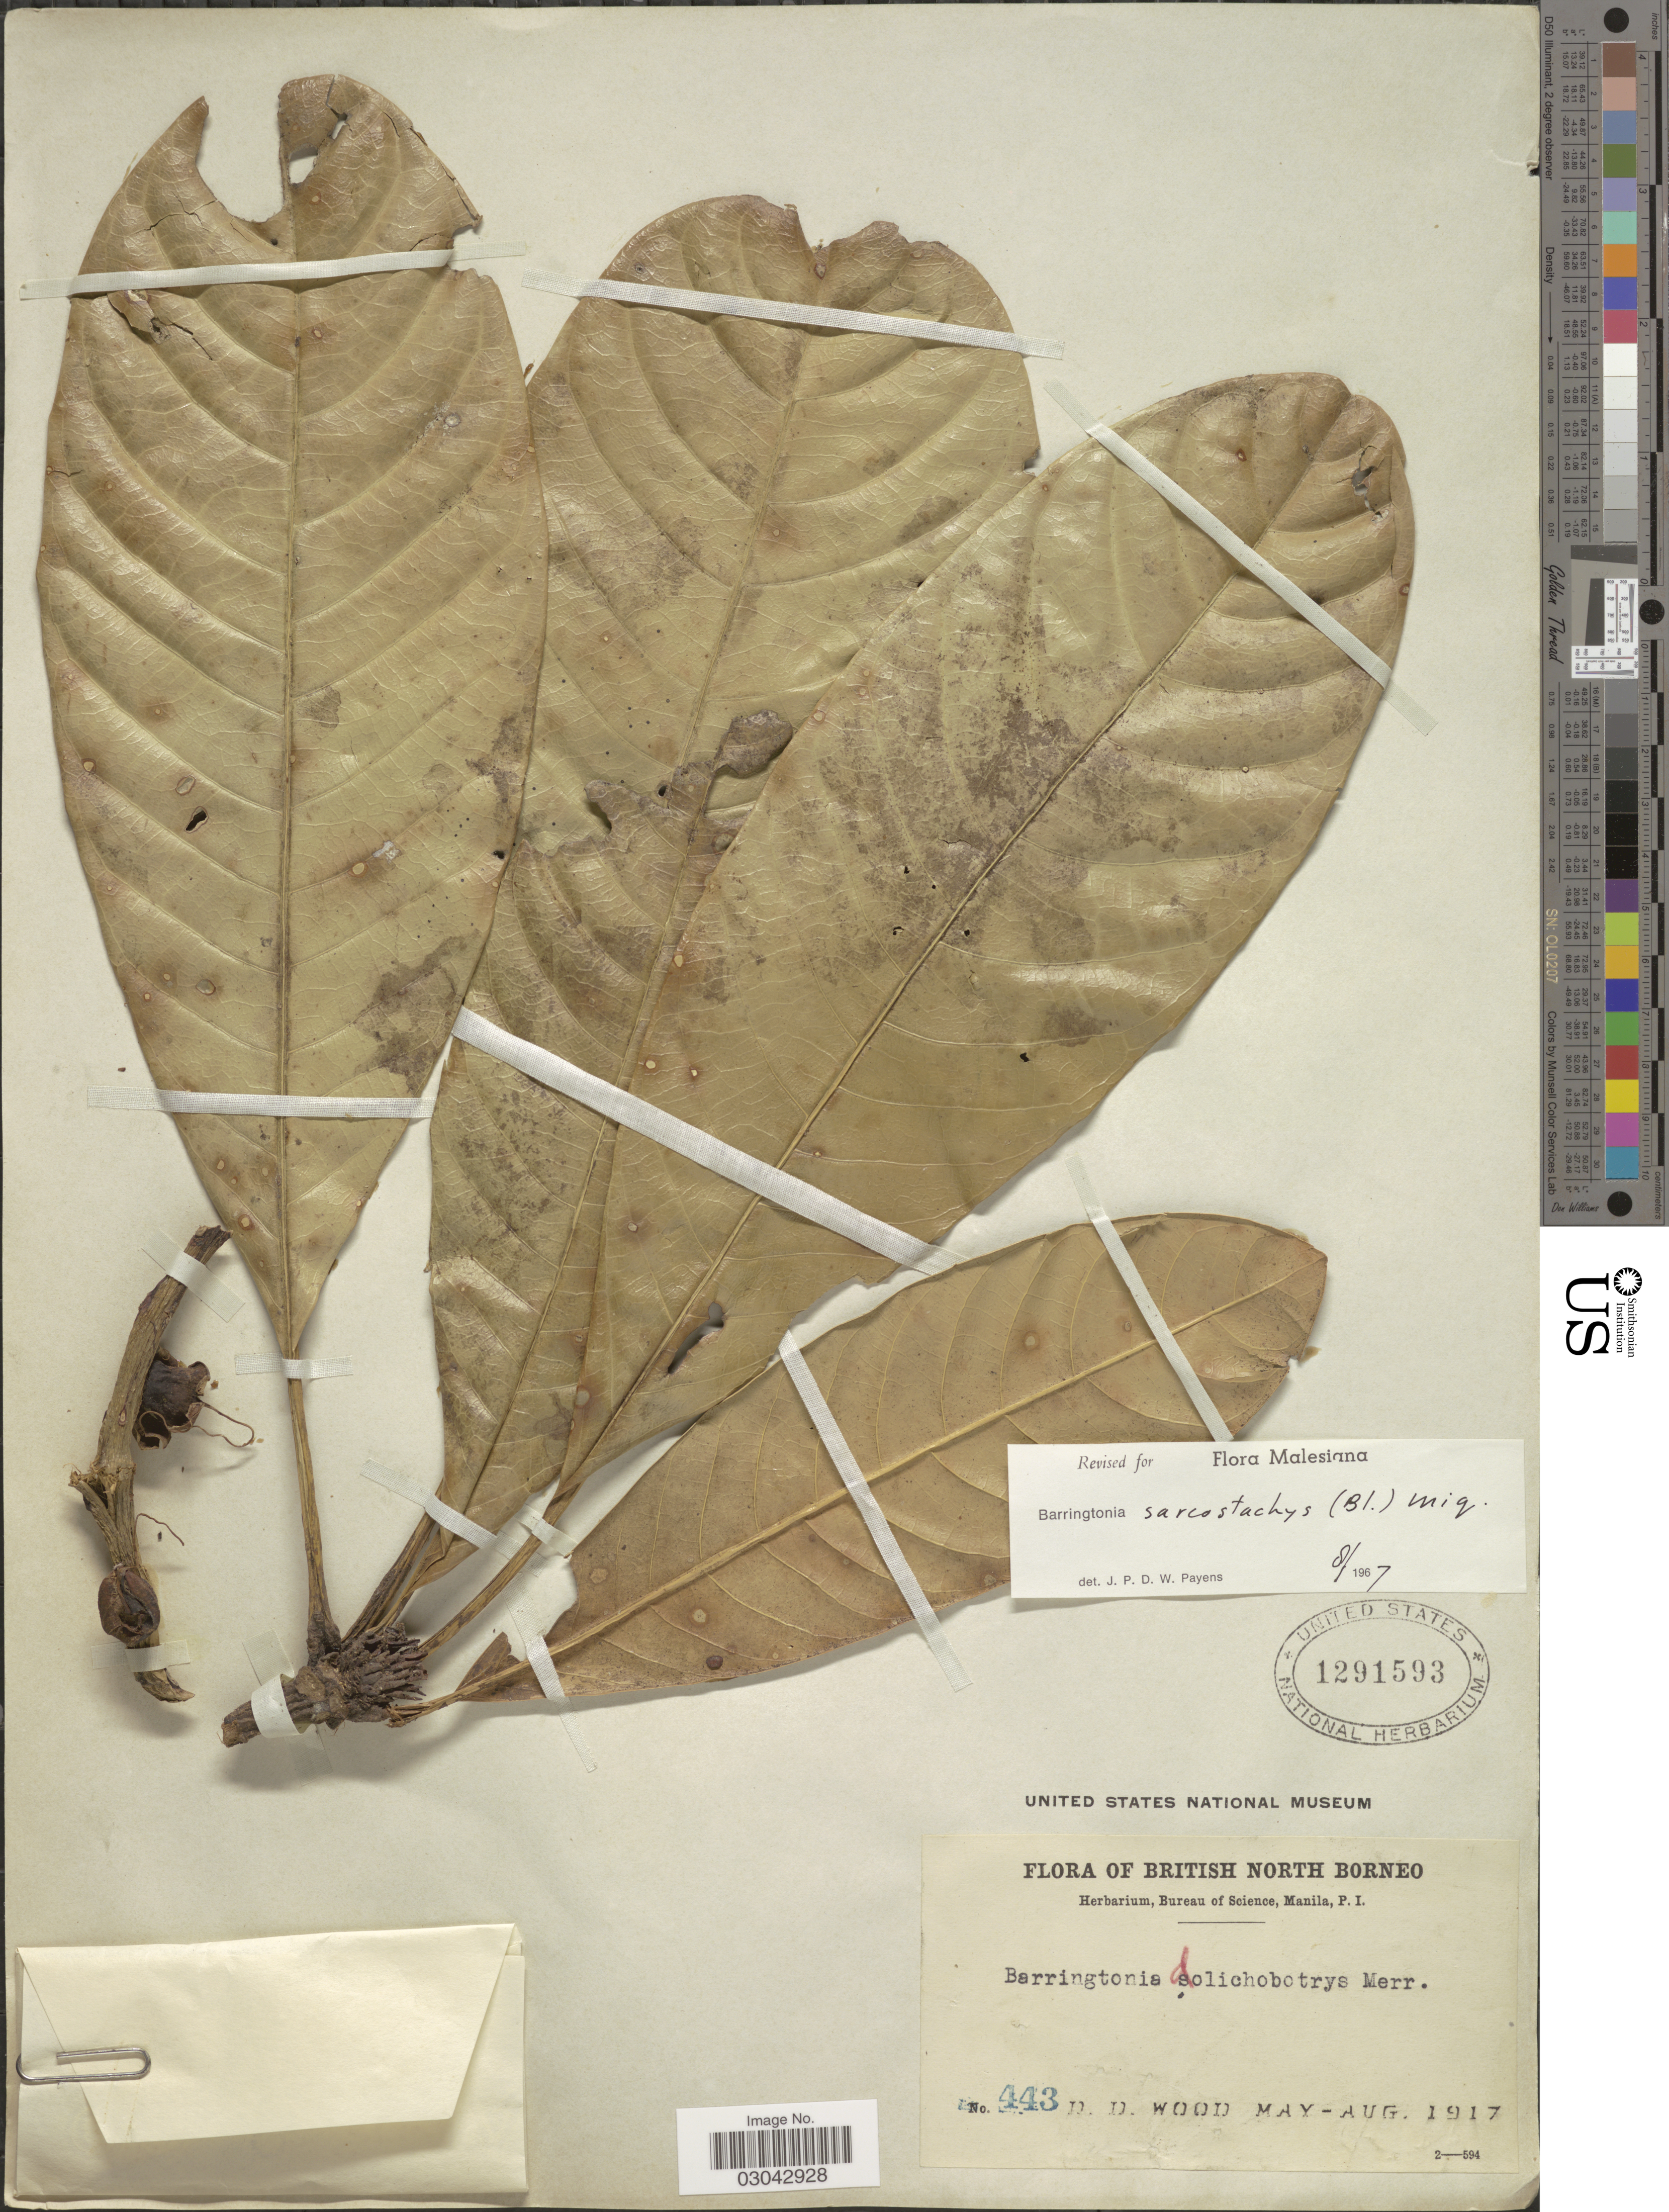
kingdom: Plantae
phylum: Tracheophyta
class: Magnoliopsida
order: Ericales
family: Lecythidaceae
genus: Barringtonia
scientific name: Barringtonia sarcostachys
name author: (Blume) Miq.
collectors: D. Wood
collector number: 443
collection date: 1917-05/1917-08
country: Malaysia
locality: British North Borneo.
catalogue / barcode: US 1291593